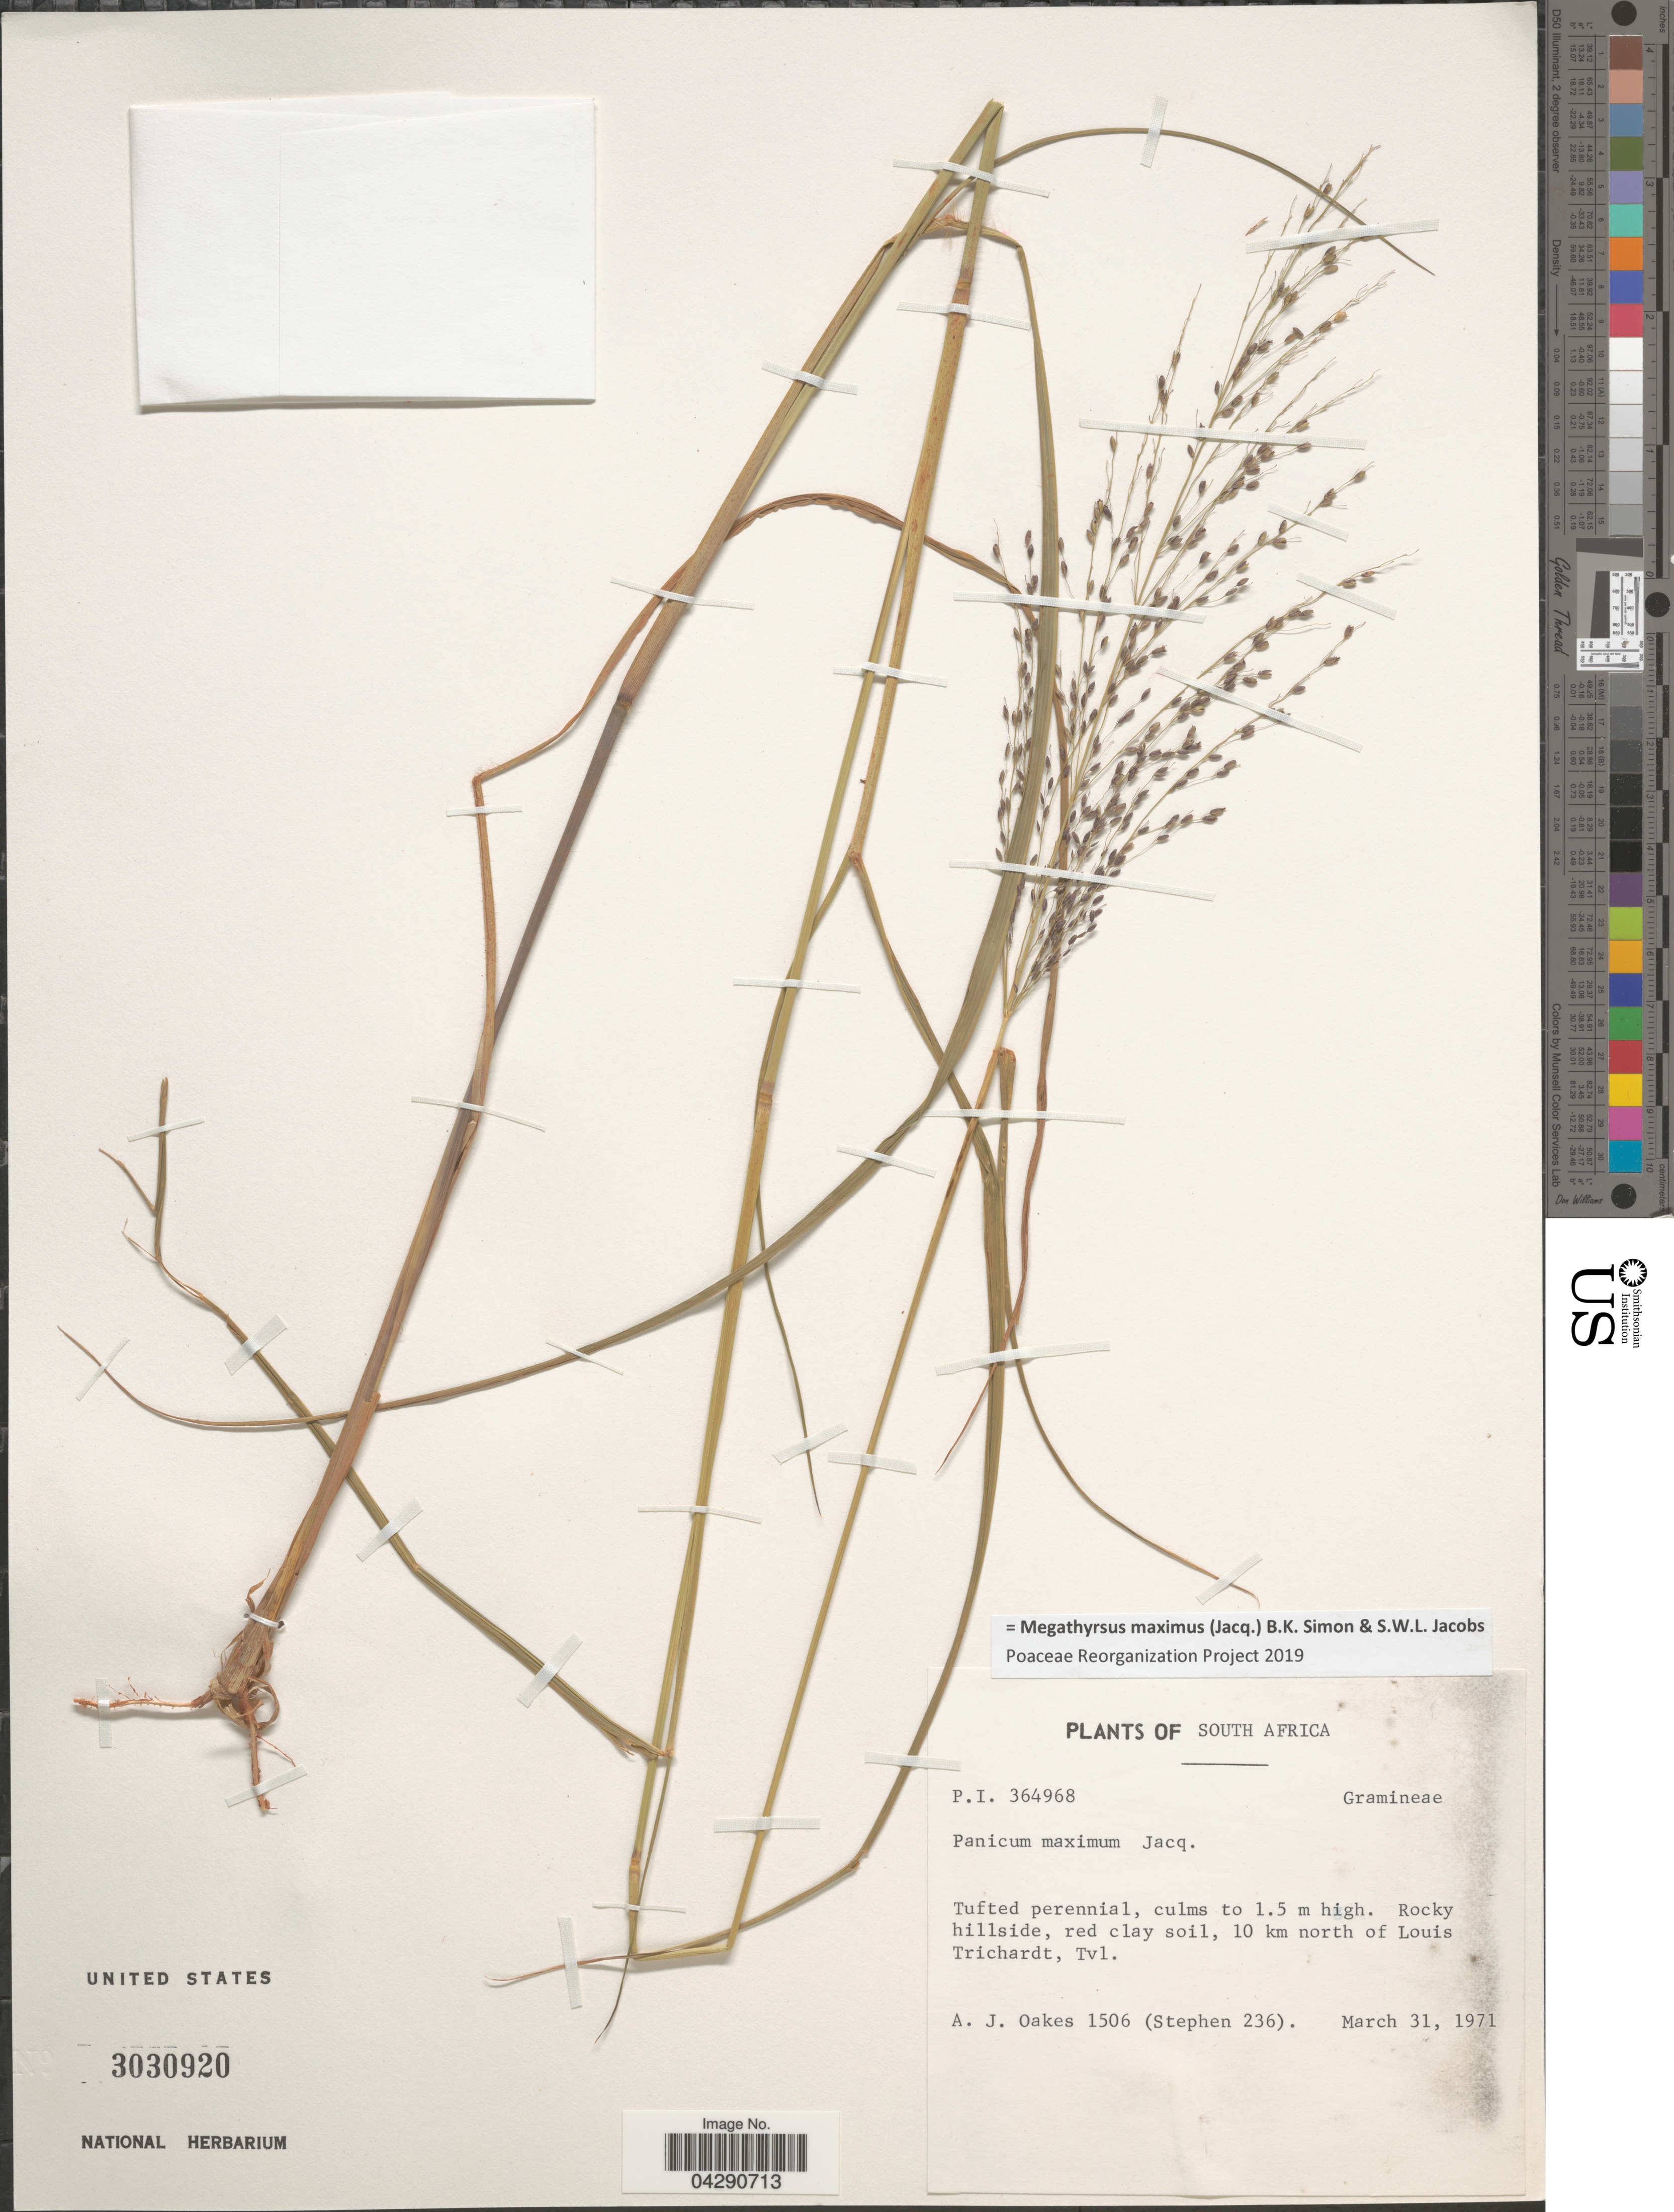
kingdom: Plantae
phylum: Tracheophyta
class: Liliopsida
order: Poales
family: Poaceae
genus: Megathyrsus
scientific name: Megathyrsus maximus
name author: (Jacq.) B.K. Simon & S.W.L. Jacobs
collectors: A. Oakes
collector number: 1506/236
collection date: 1971-03-31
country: South Africa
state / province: Limpopo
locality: Rocky hillside, red clay soil, 10 km north of Louis Trichardt, Tvl.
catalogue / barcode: US 3030920